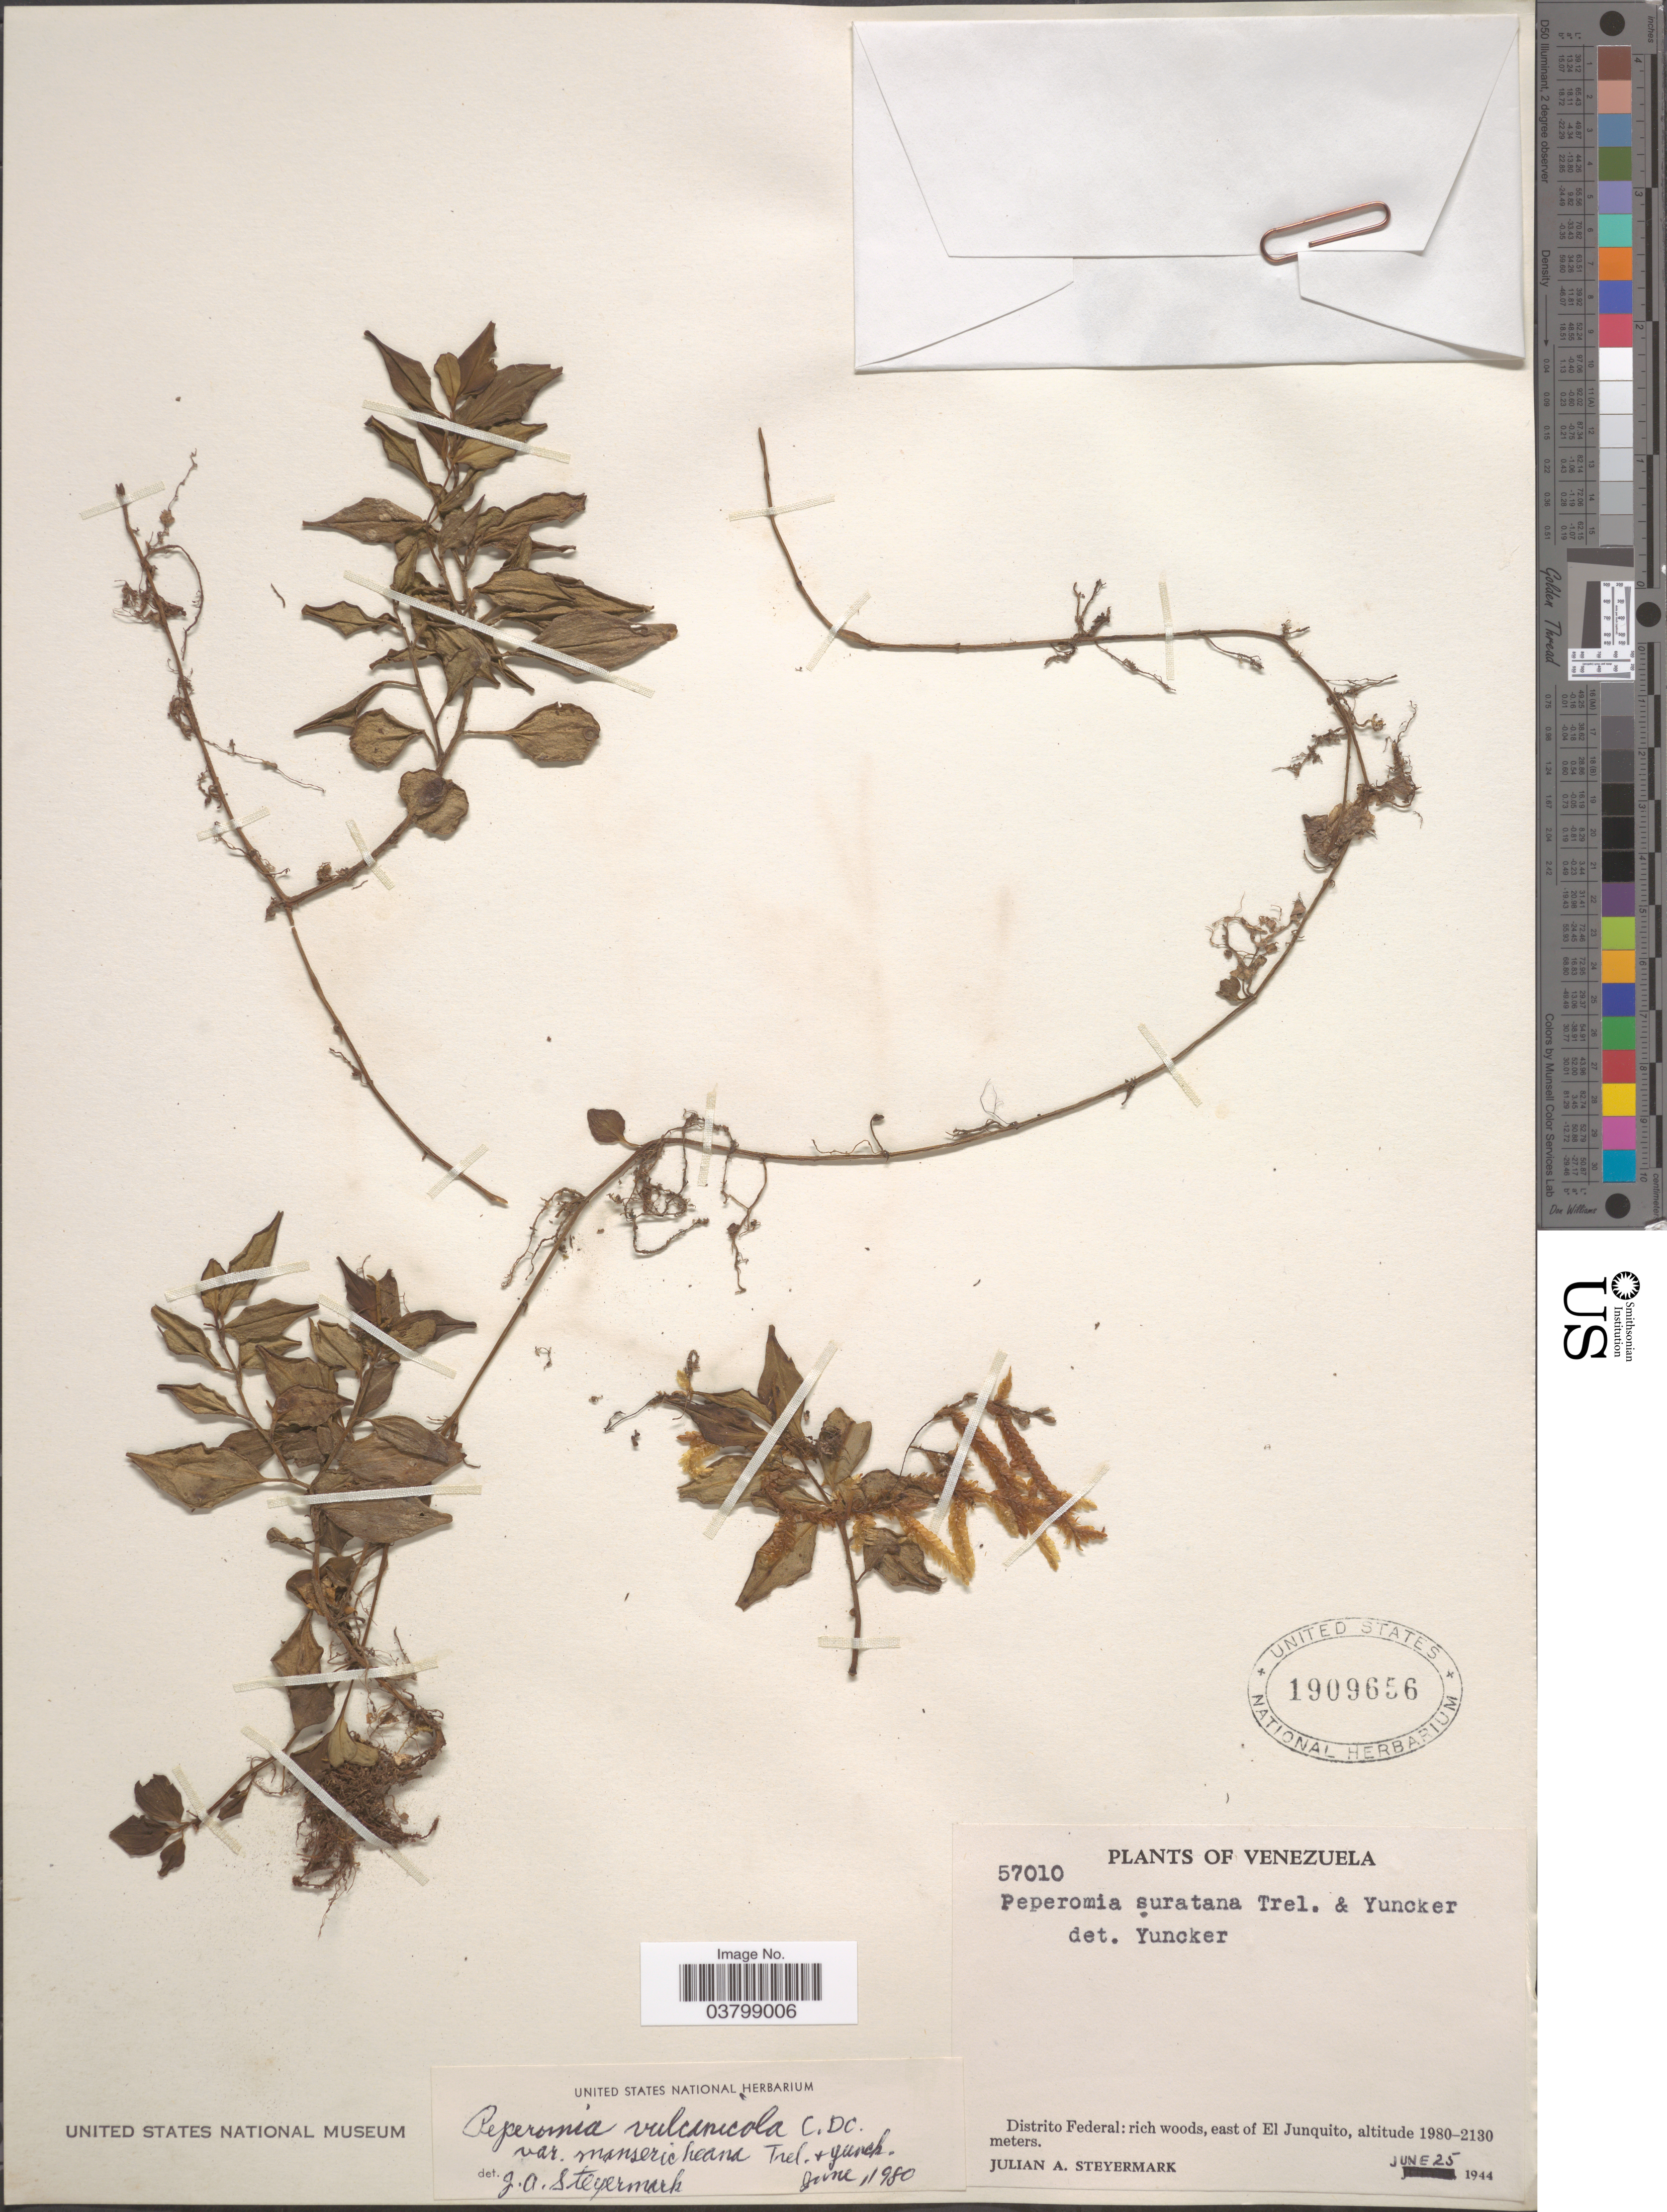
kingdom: Plantae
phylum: Tracheophyta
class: Magnoliopsida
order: Piperales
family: Piperaceae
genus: Peperomia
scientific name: Peperomia vulcanicola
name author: C. DC.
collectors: J. Steyermark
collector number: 57010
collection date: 1944-06-25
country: Venezuela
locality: Distrito Federal: rich woods, east of El Junquito.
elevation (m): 1980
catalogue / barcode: US 1909656